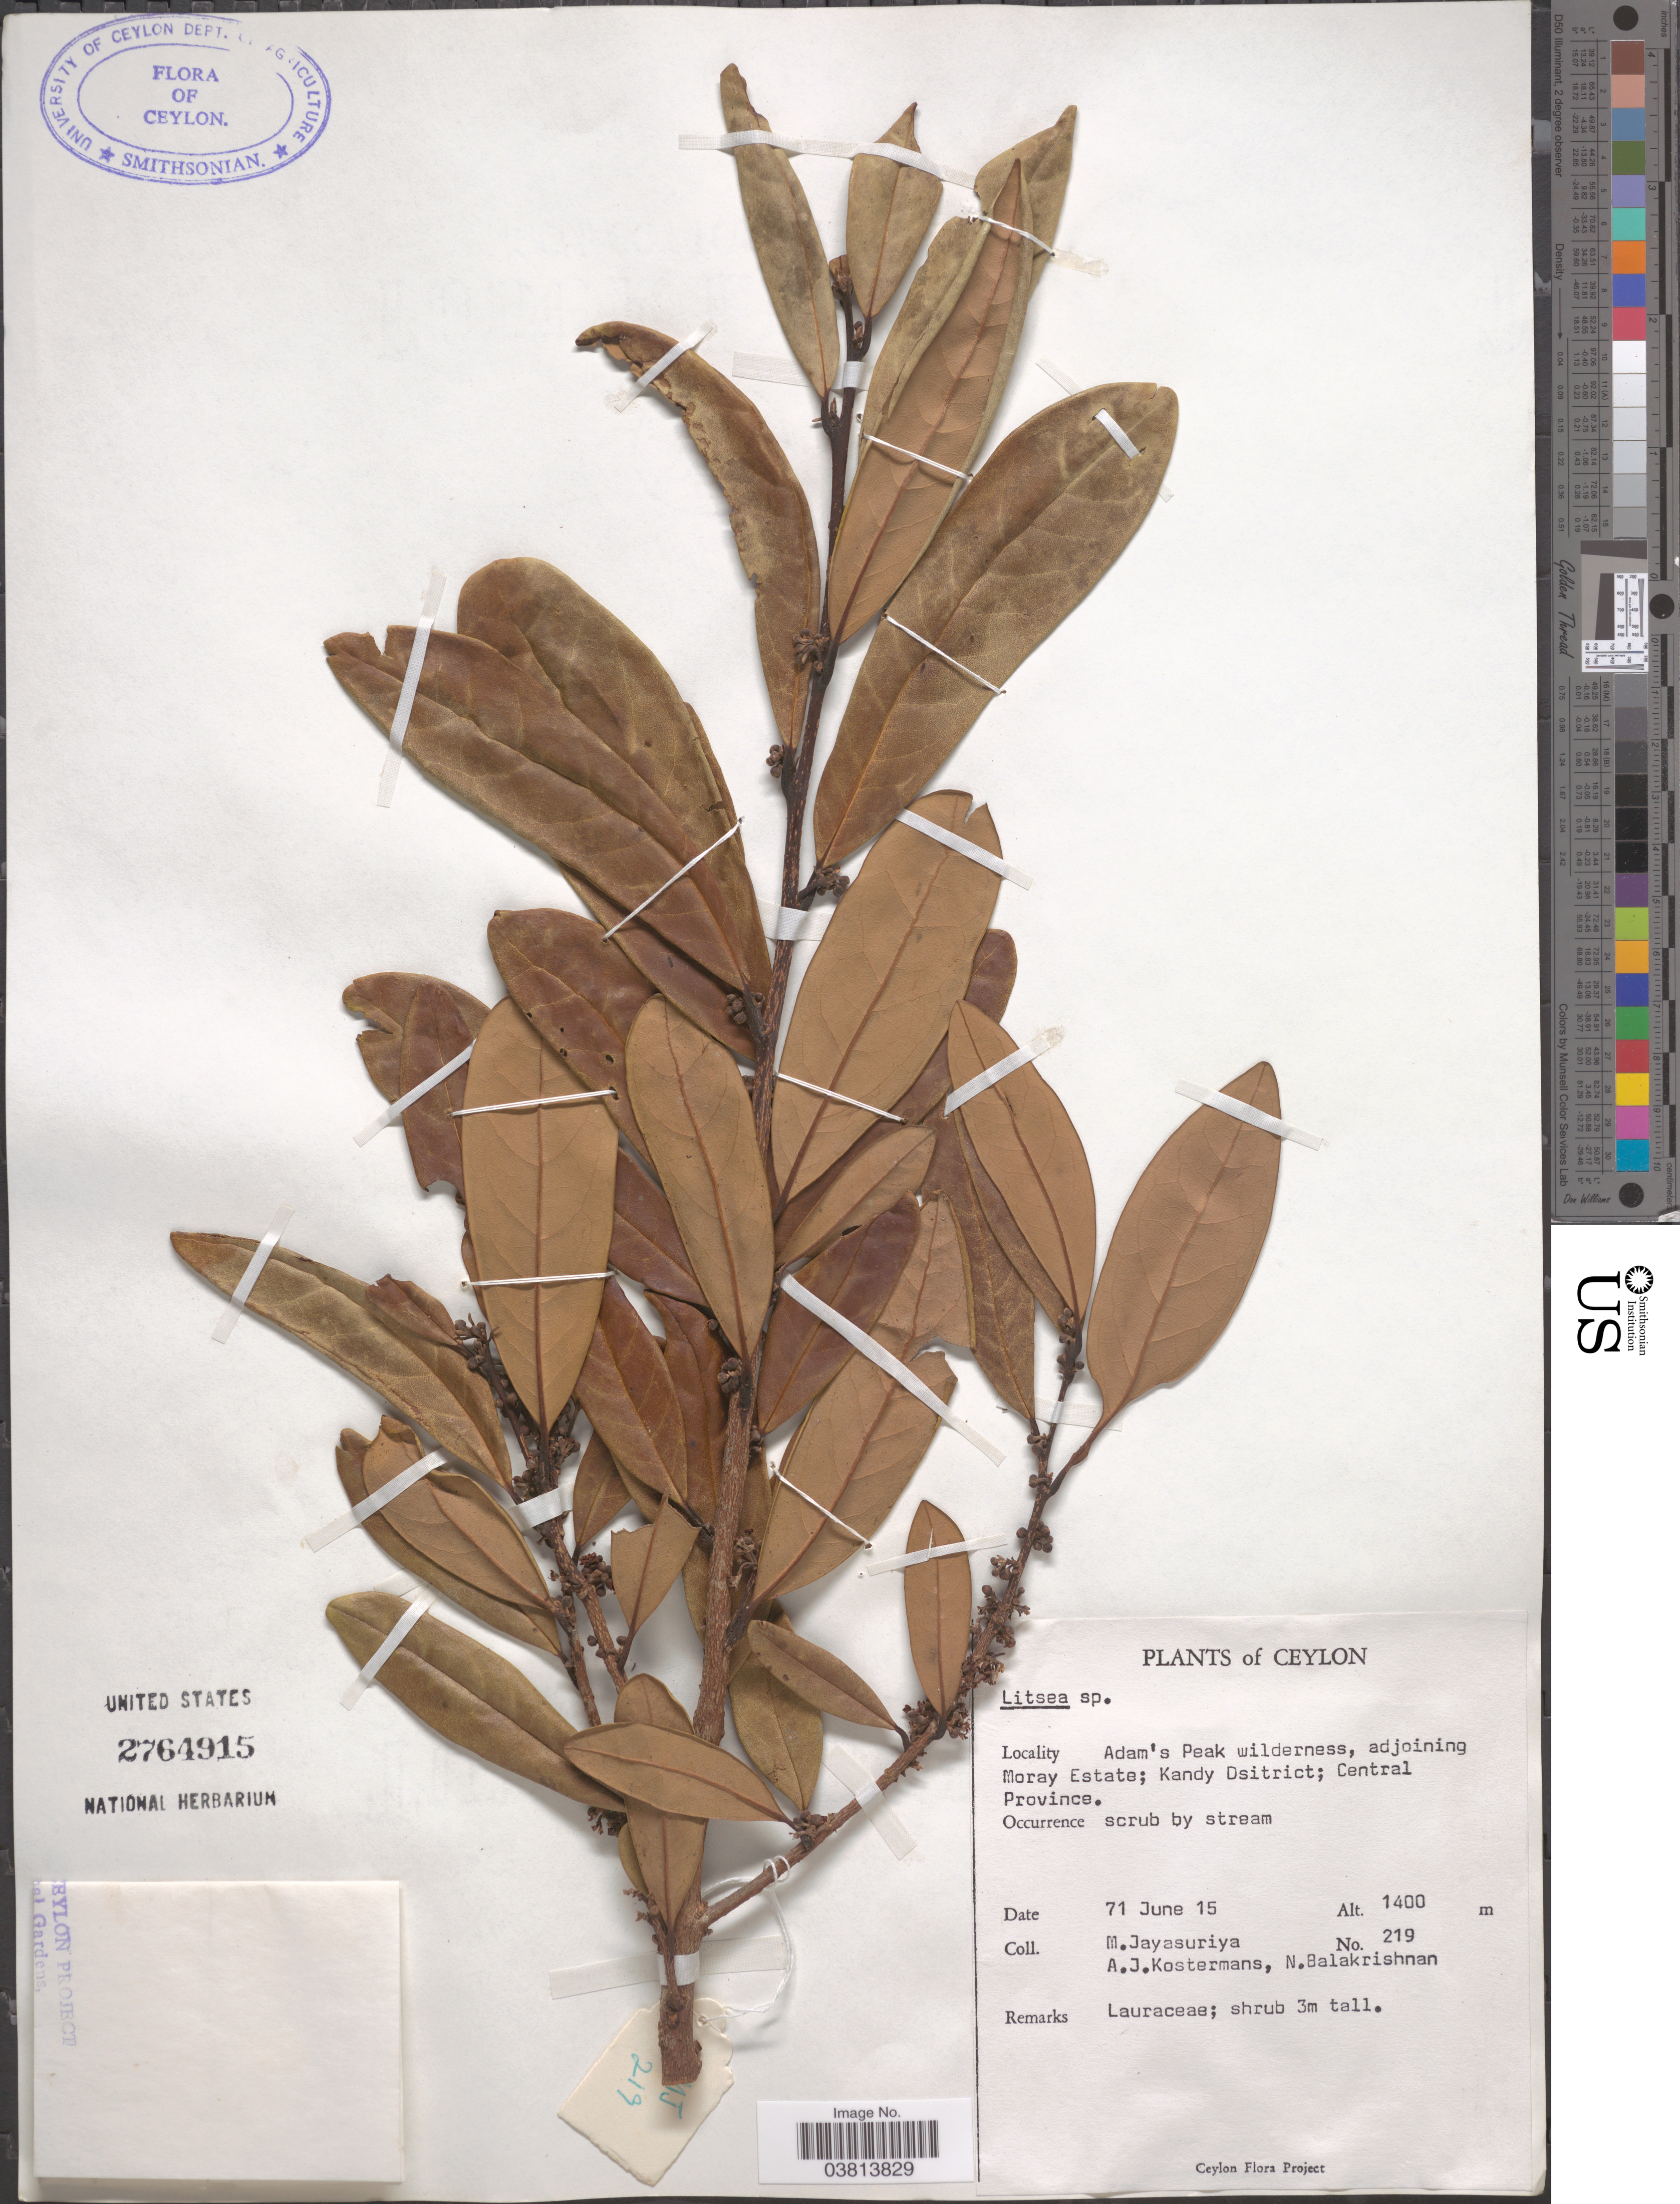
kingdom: Plantae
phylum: Tracheophyta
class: Magnoliopsida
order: Laurales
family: Lauraceae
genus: Litsea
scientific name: Litsea sp.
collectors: M. Jayasuriya, A. J. G. Kostermans & N. Balakrishnan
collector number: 219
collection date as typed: Transcribed d/m/y: 15/6/71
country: Sri Lanka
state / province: Central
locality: Ceylon. Adam's Peak wilderness, adjoining Moray Estate; Kandy Dsitrict.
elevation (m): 1400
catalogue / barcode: US 2764915